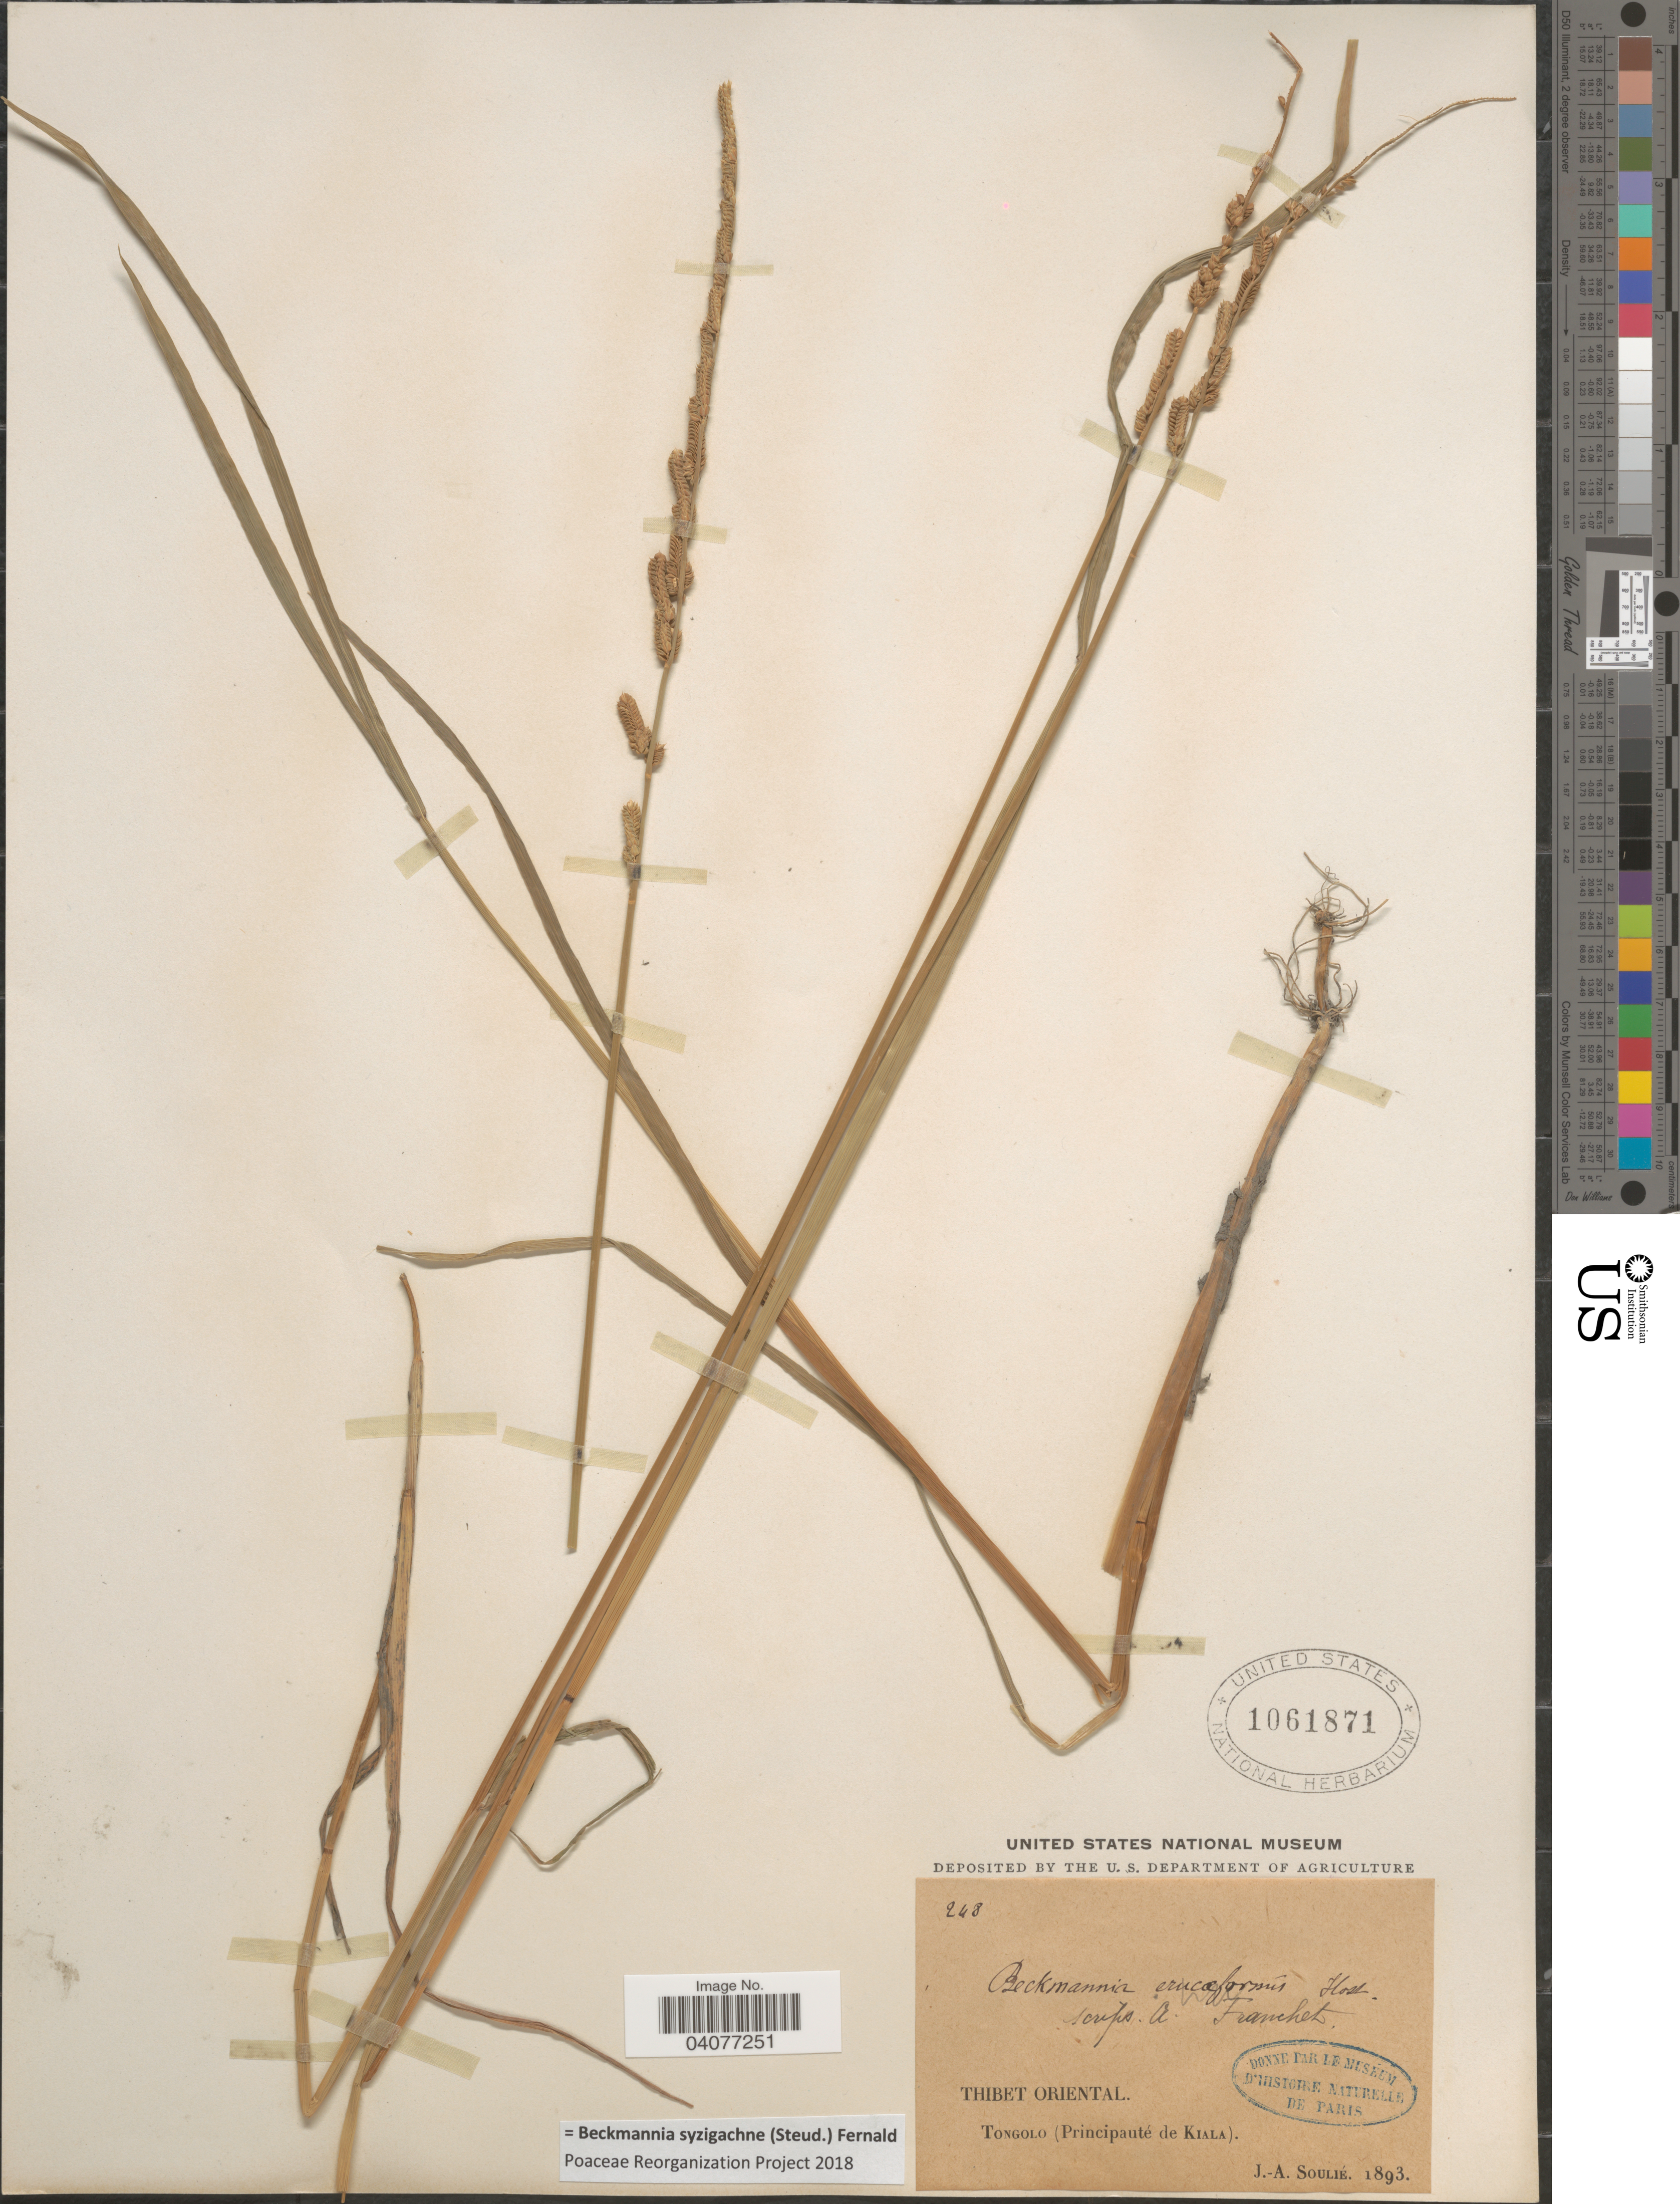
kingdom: Plantae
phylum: Tracheophyta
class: Liliopsida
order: Poales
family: Poaceae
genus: Beckmannia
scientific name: Beckmannia syzigachne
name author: (Steud.) Fernald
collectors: J. Soulié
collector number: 248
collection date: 1893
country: China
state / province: Xizang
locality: Thibet Oriental. Tongolo (Principauté de Kiala).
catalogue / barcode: US 1061871